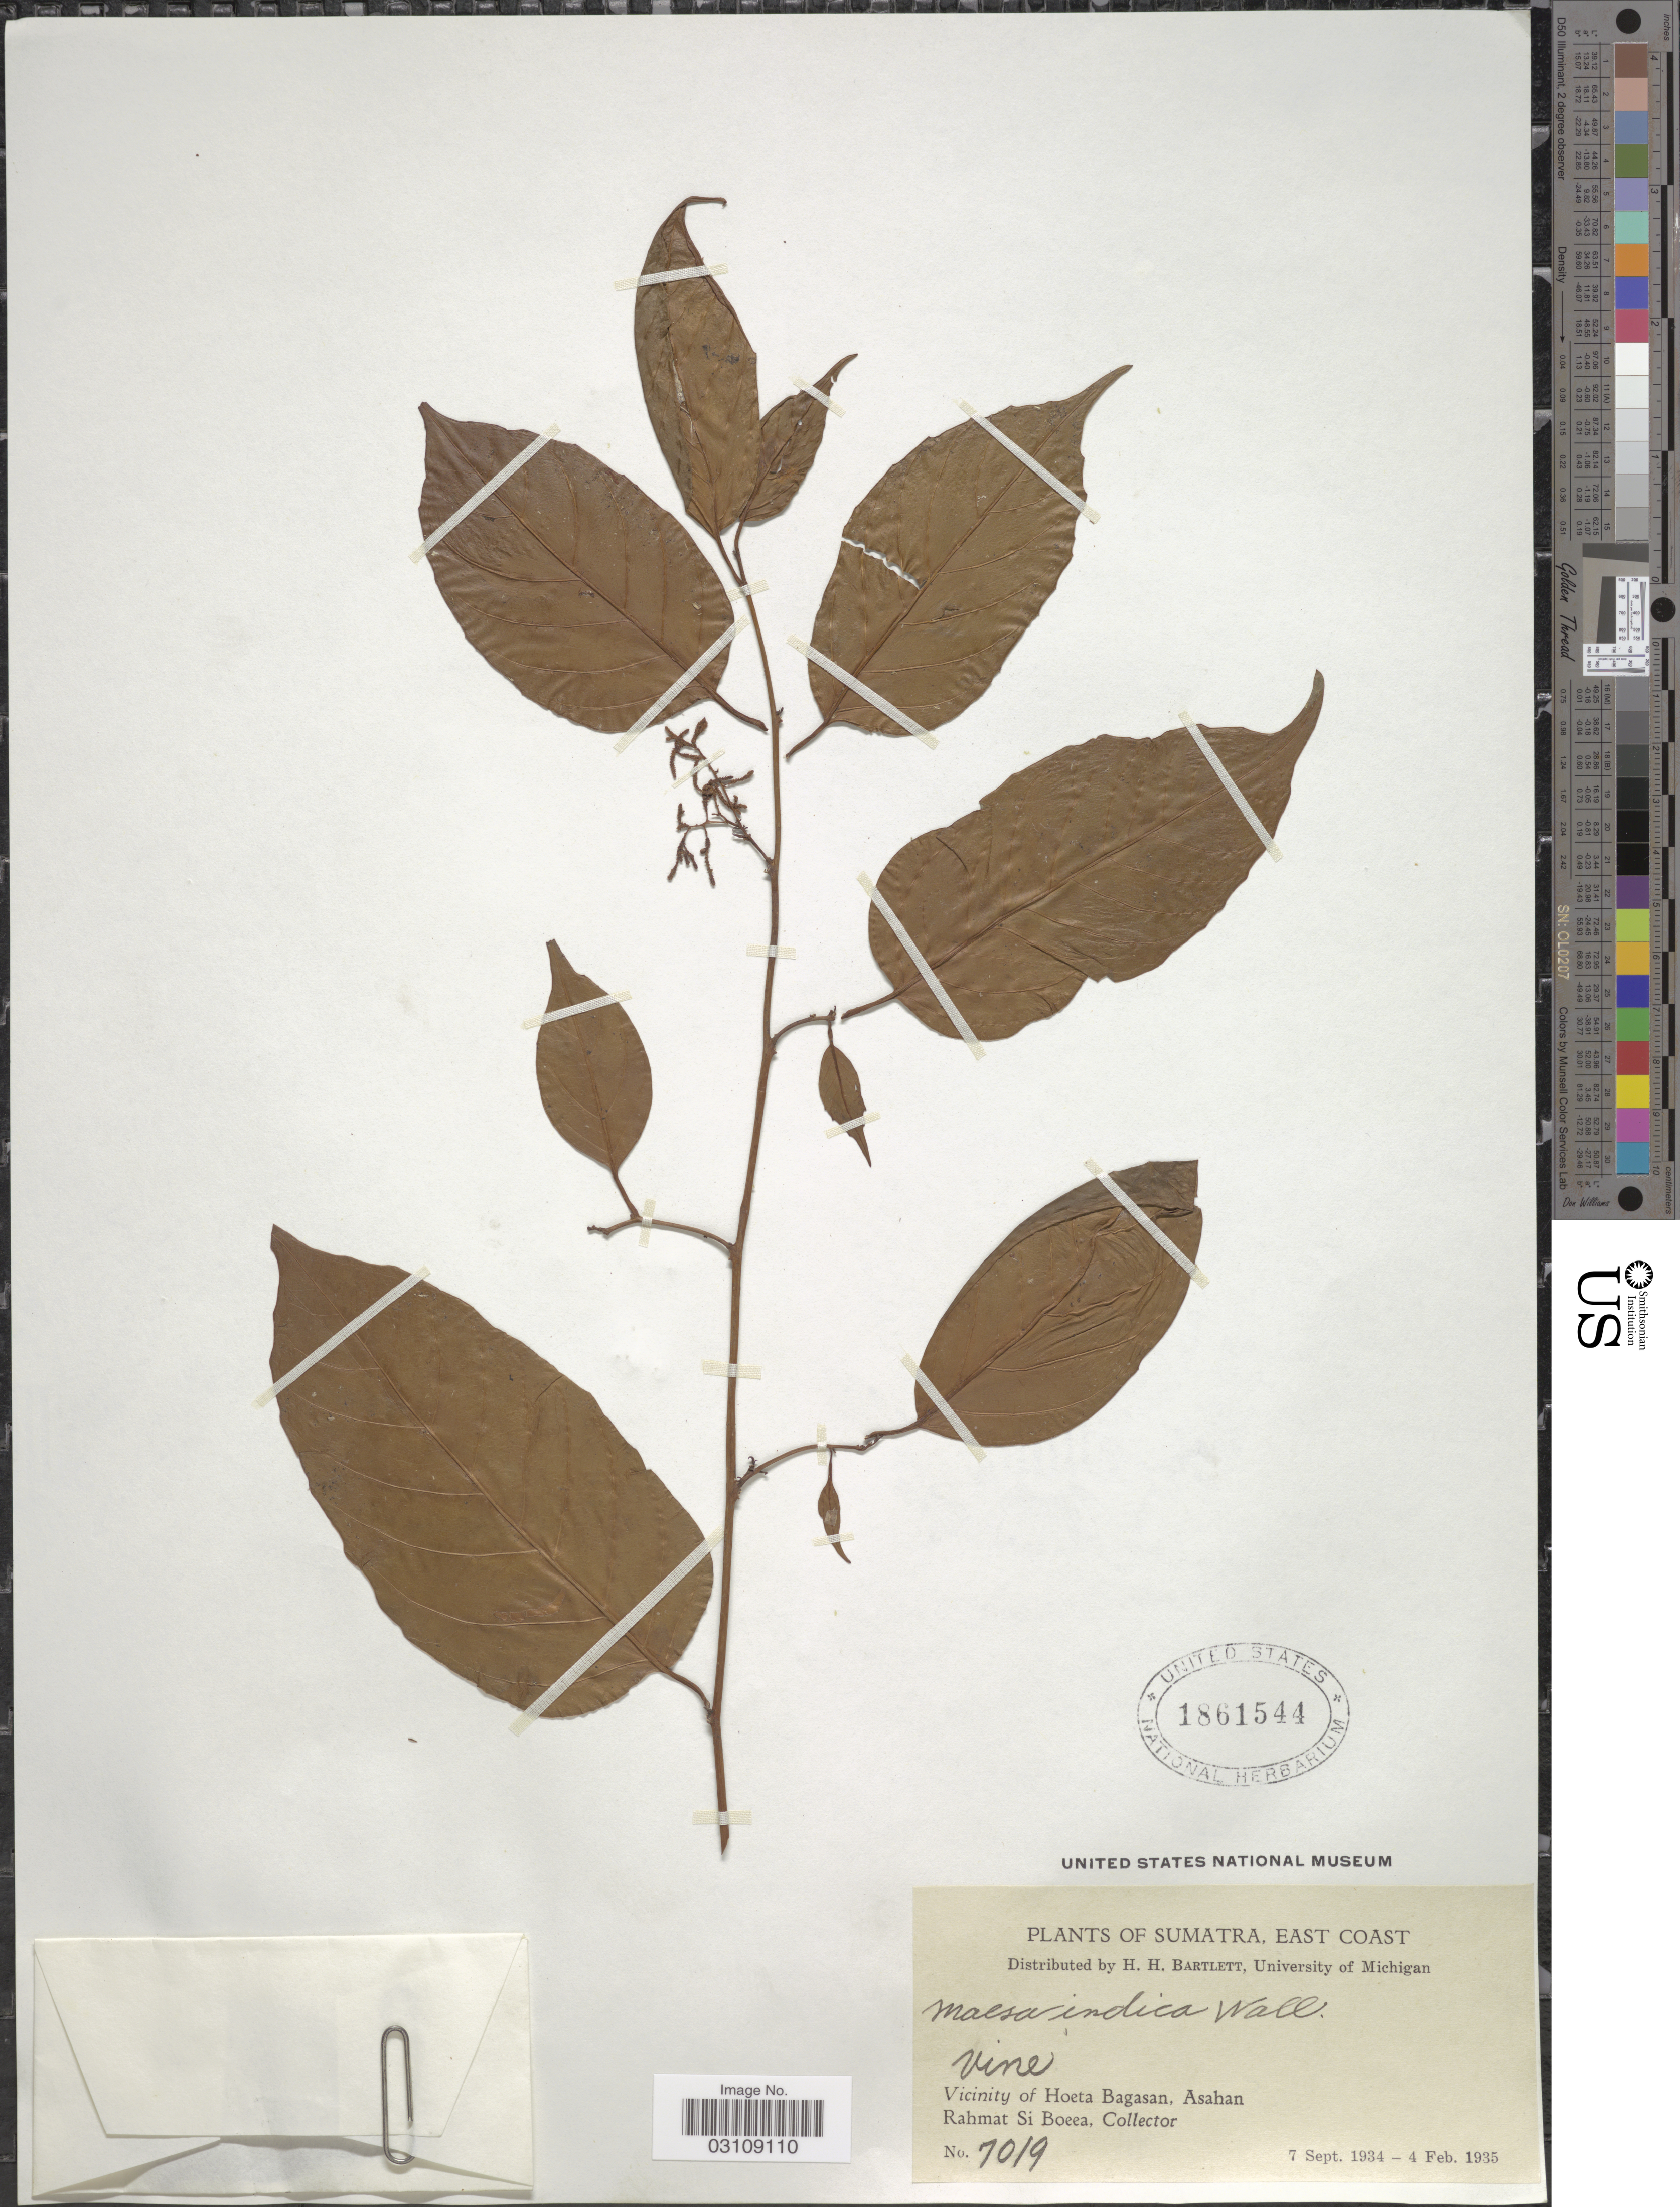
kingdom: Plantae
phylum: Tracheophyta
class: Magnoliopsida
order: Ericales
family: Primulaceae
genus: Maesa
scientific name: Maesa indica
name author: (Roxb.) A. DC.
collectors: H. H. Bartlett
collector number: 1019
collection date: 1934-09-07/1935-02-04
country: Indonesia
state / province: Sumatra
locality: East Coast, Vicinity of Hoeta Bagasan, Asahan, Rahmat Si Boeea.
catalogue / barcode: US 1861544